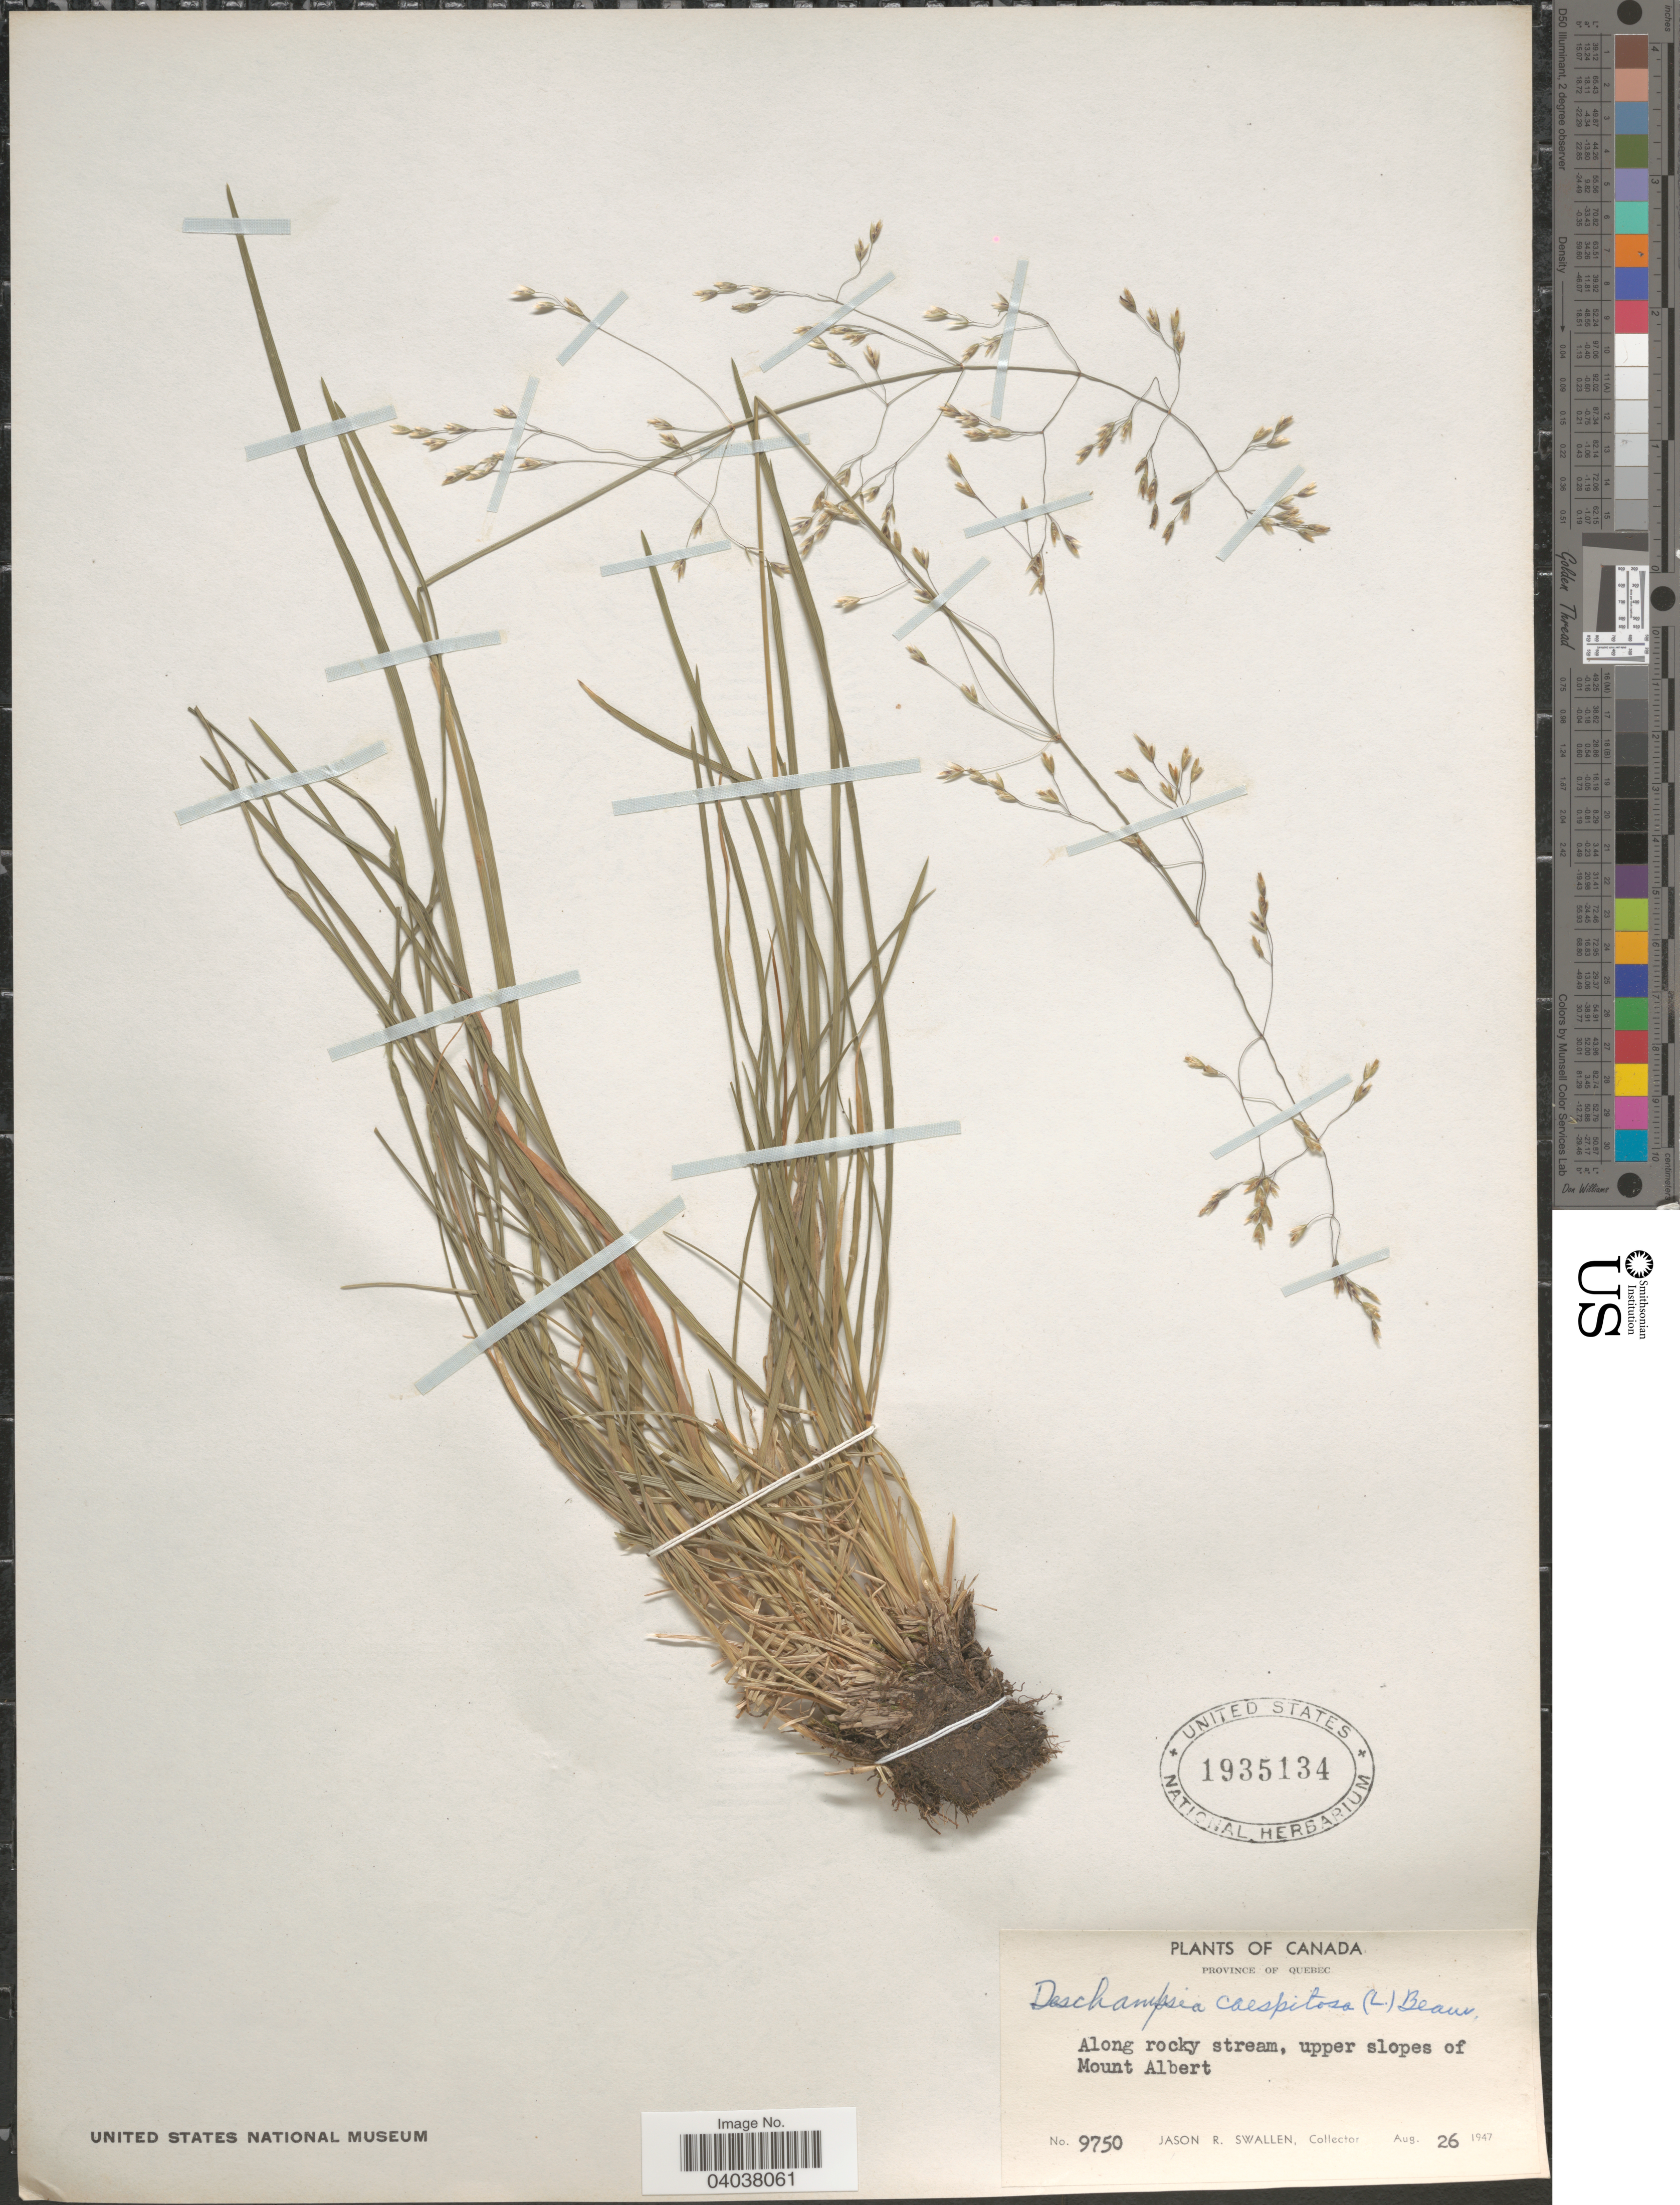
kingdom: Plantae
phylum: Tracheophyta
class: Liliopsida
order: Poales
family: Poaceae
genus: Deschampsia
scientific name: Deschampsia cespitosa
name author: (L.) P. Beauv.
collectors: J. R. Swallen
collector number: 9750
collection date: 1947-08-26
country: Canada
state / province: Quebec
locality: Upper slopes of Mount Albert.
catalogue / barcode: US 1935134